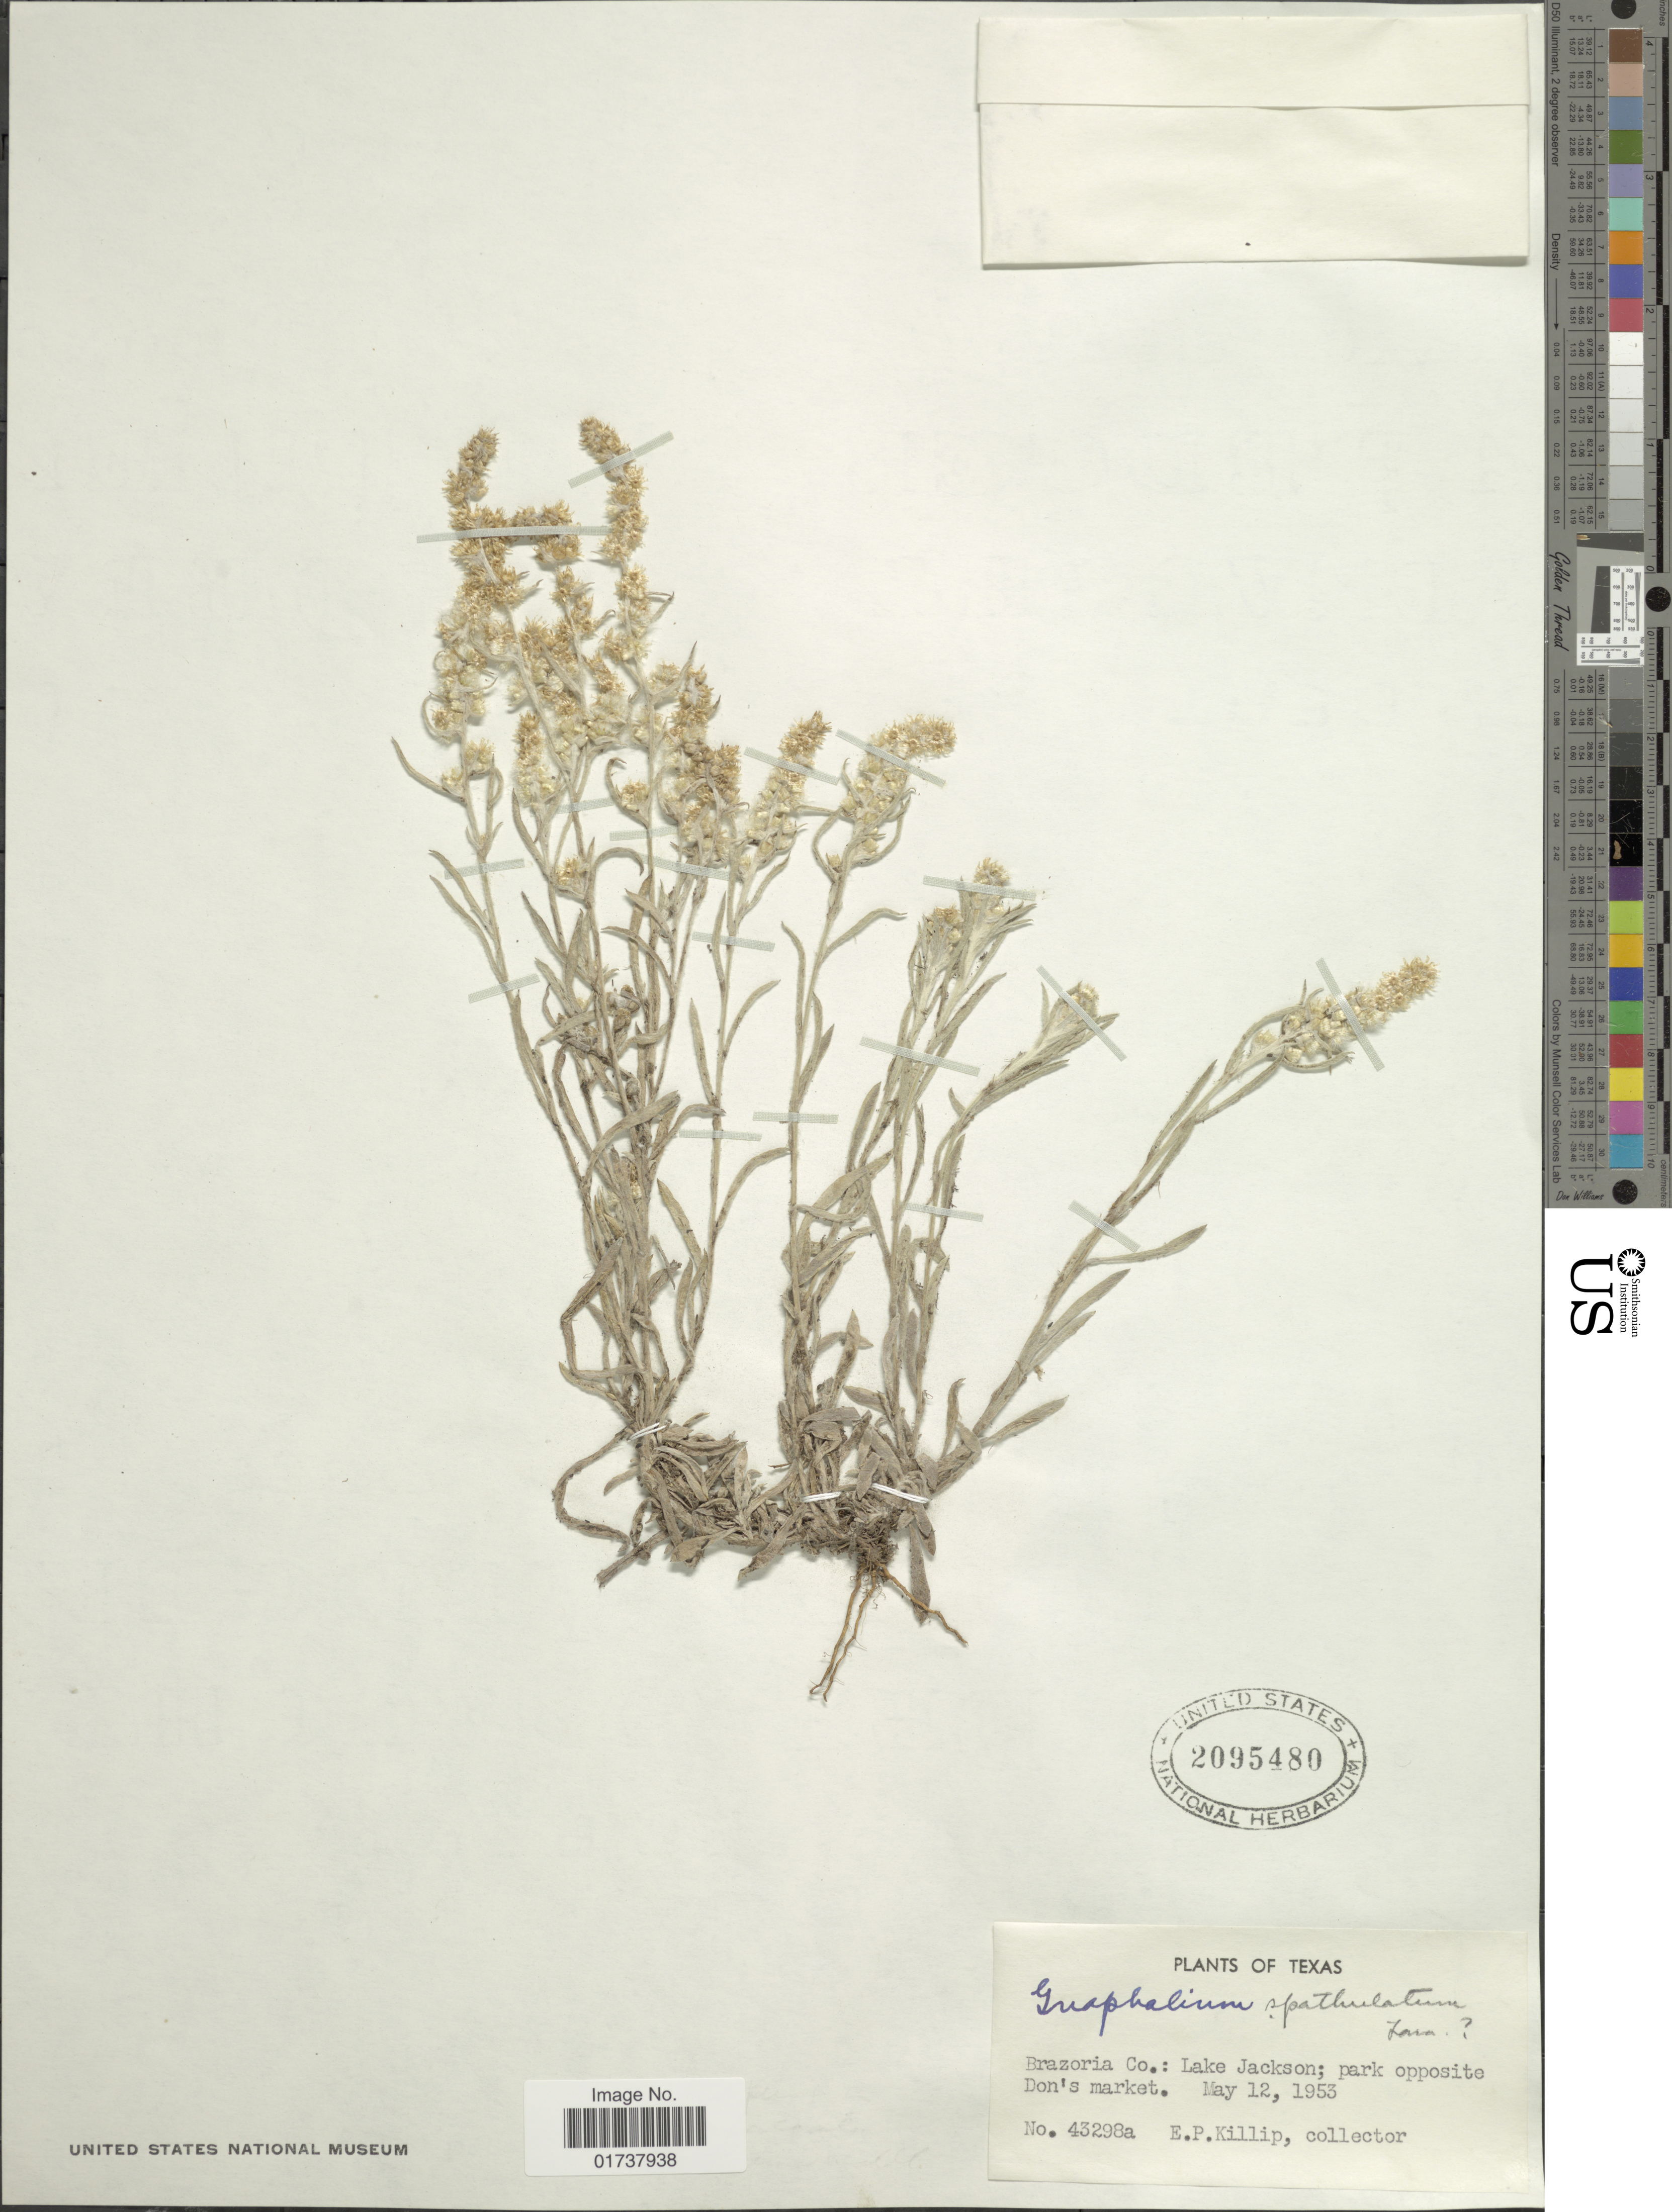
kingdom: Plantae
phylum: Tracheophyta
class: Magnoliopsida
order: Asterales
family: Asteraceae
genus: Gamochaeta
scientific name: Gamochaeta falcata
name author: (Lam.) Cabrera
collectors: E. P. Killip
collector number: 43298a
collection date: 1953-05-12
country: United States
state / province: Texas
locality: Brazoria Co.: Lake Jackson: park opposite Don's market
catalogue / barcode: US 2095480